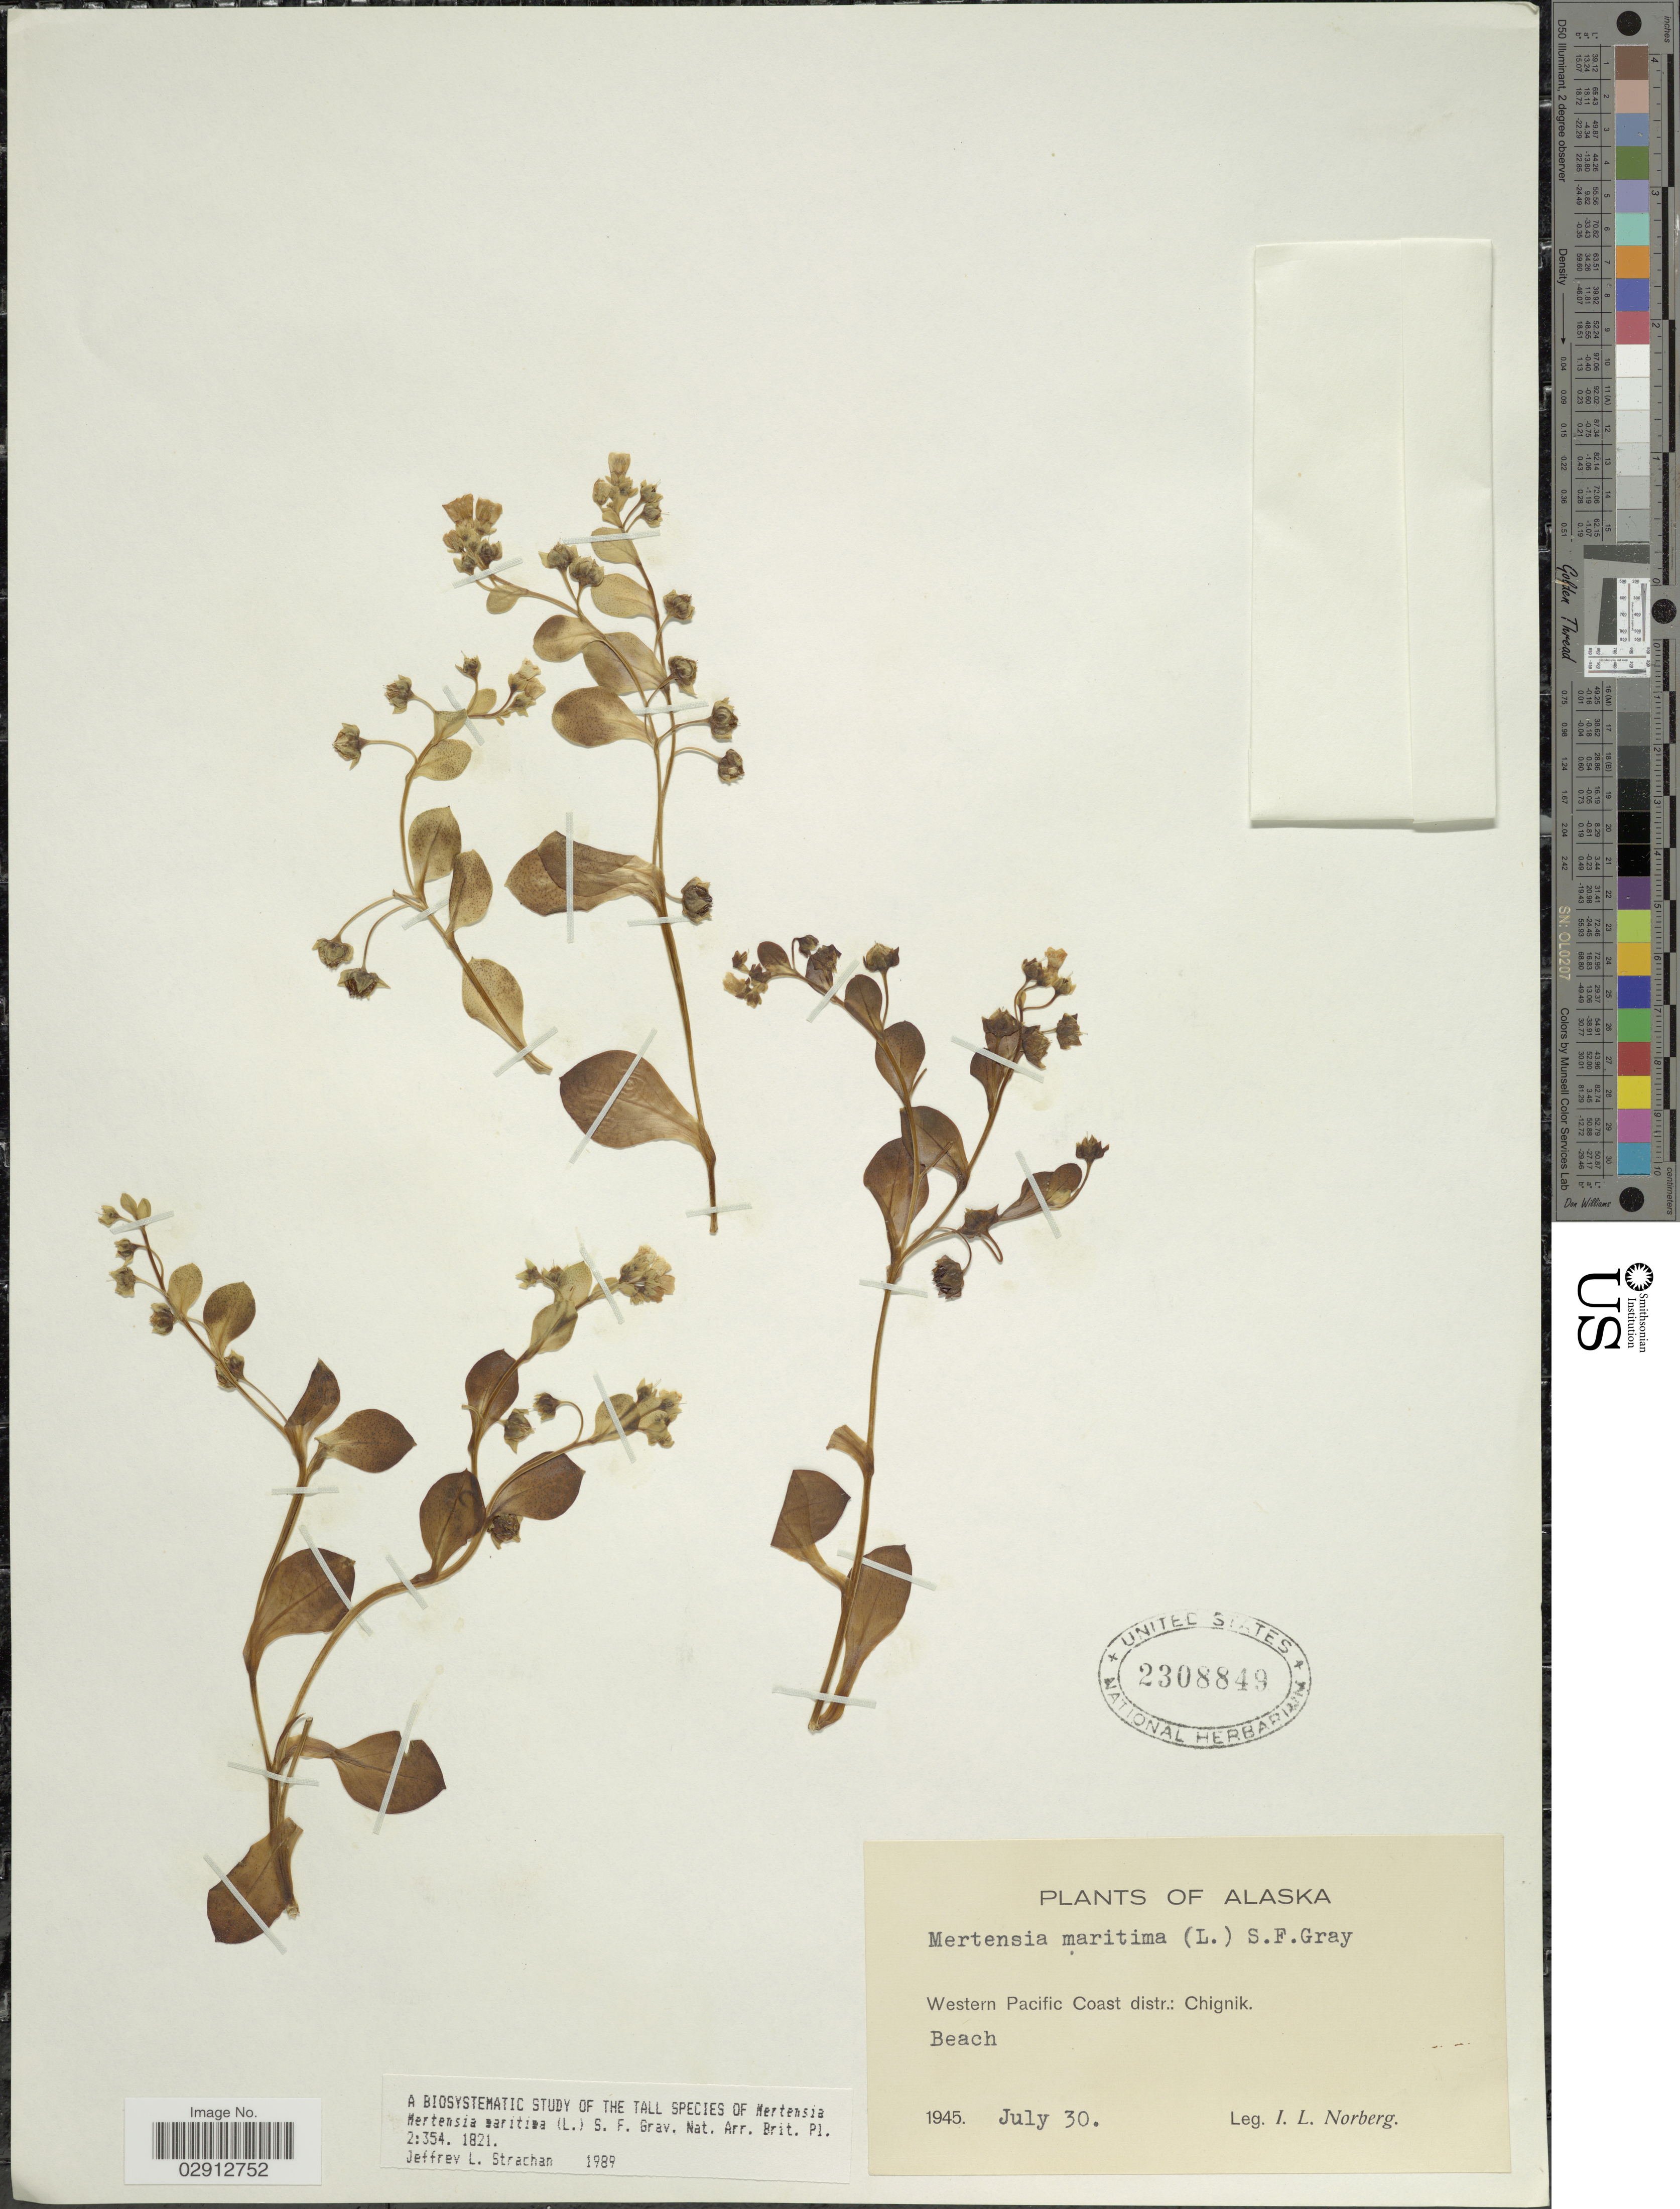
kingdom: Plantae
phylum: Tracheophyta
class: Magnoliopsida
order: Boraginales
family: Boraginaceae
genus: Mertensia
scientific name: Mertensia maritima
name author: (L.) S.F. Gray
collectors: I. Norberg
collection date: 1945-07-30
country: United States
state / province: Alaska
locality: Western Pacific Coast distr.: Chignik.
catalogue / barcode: US 2308849